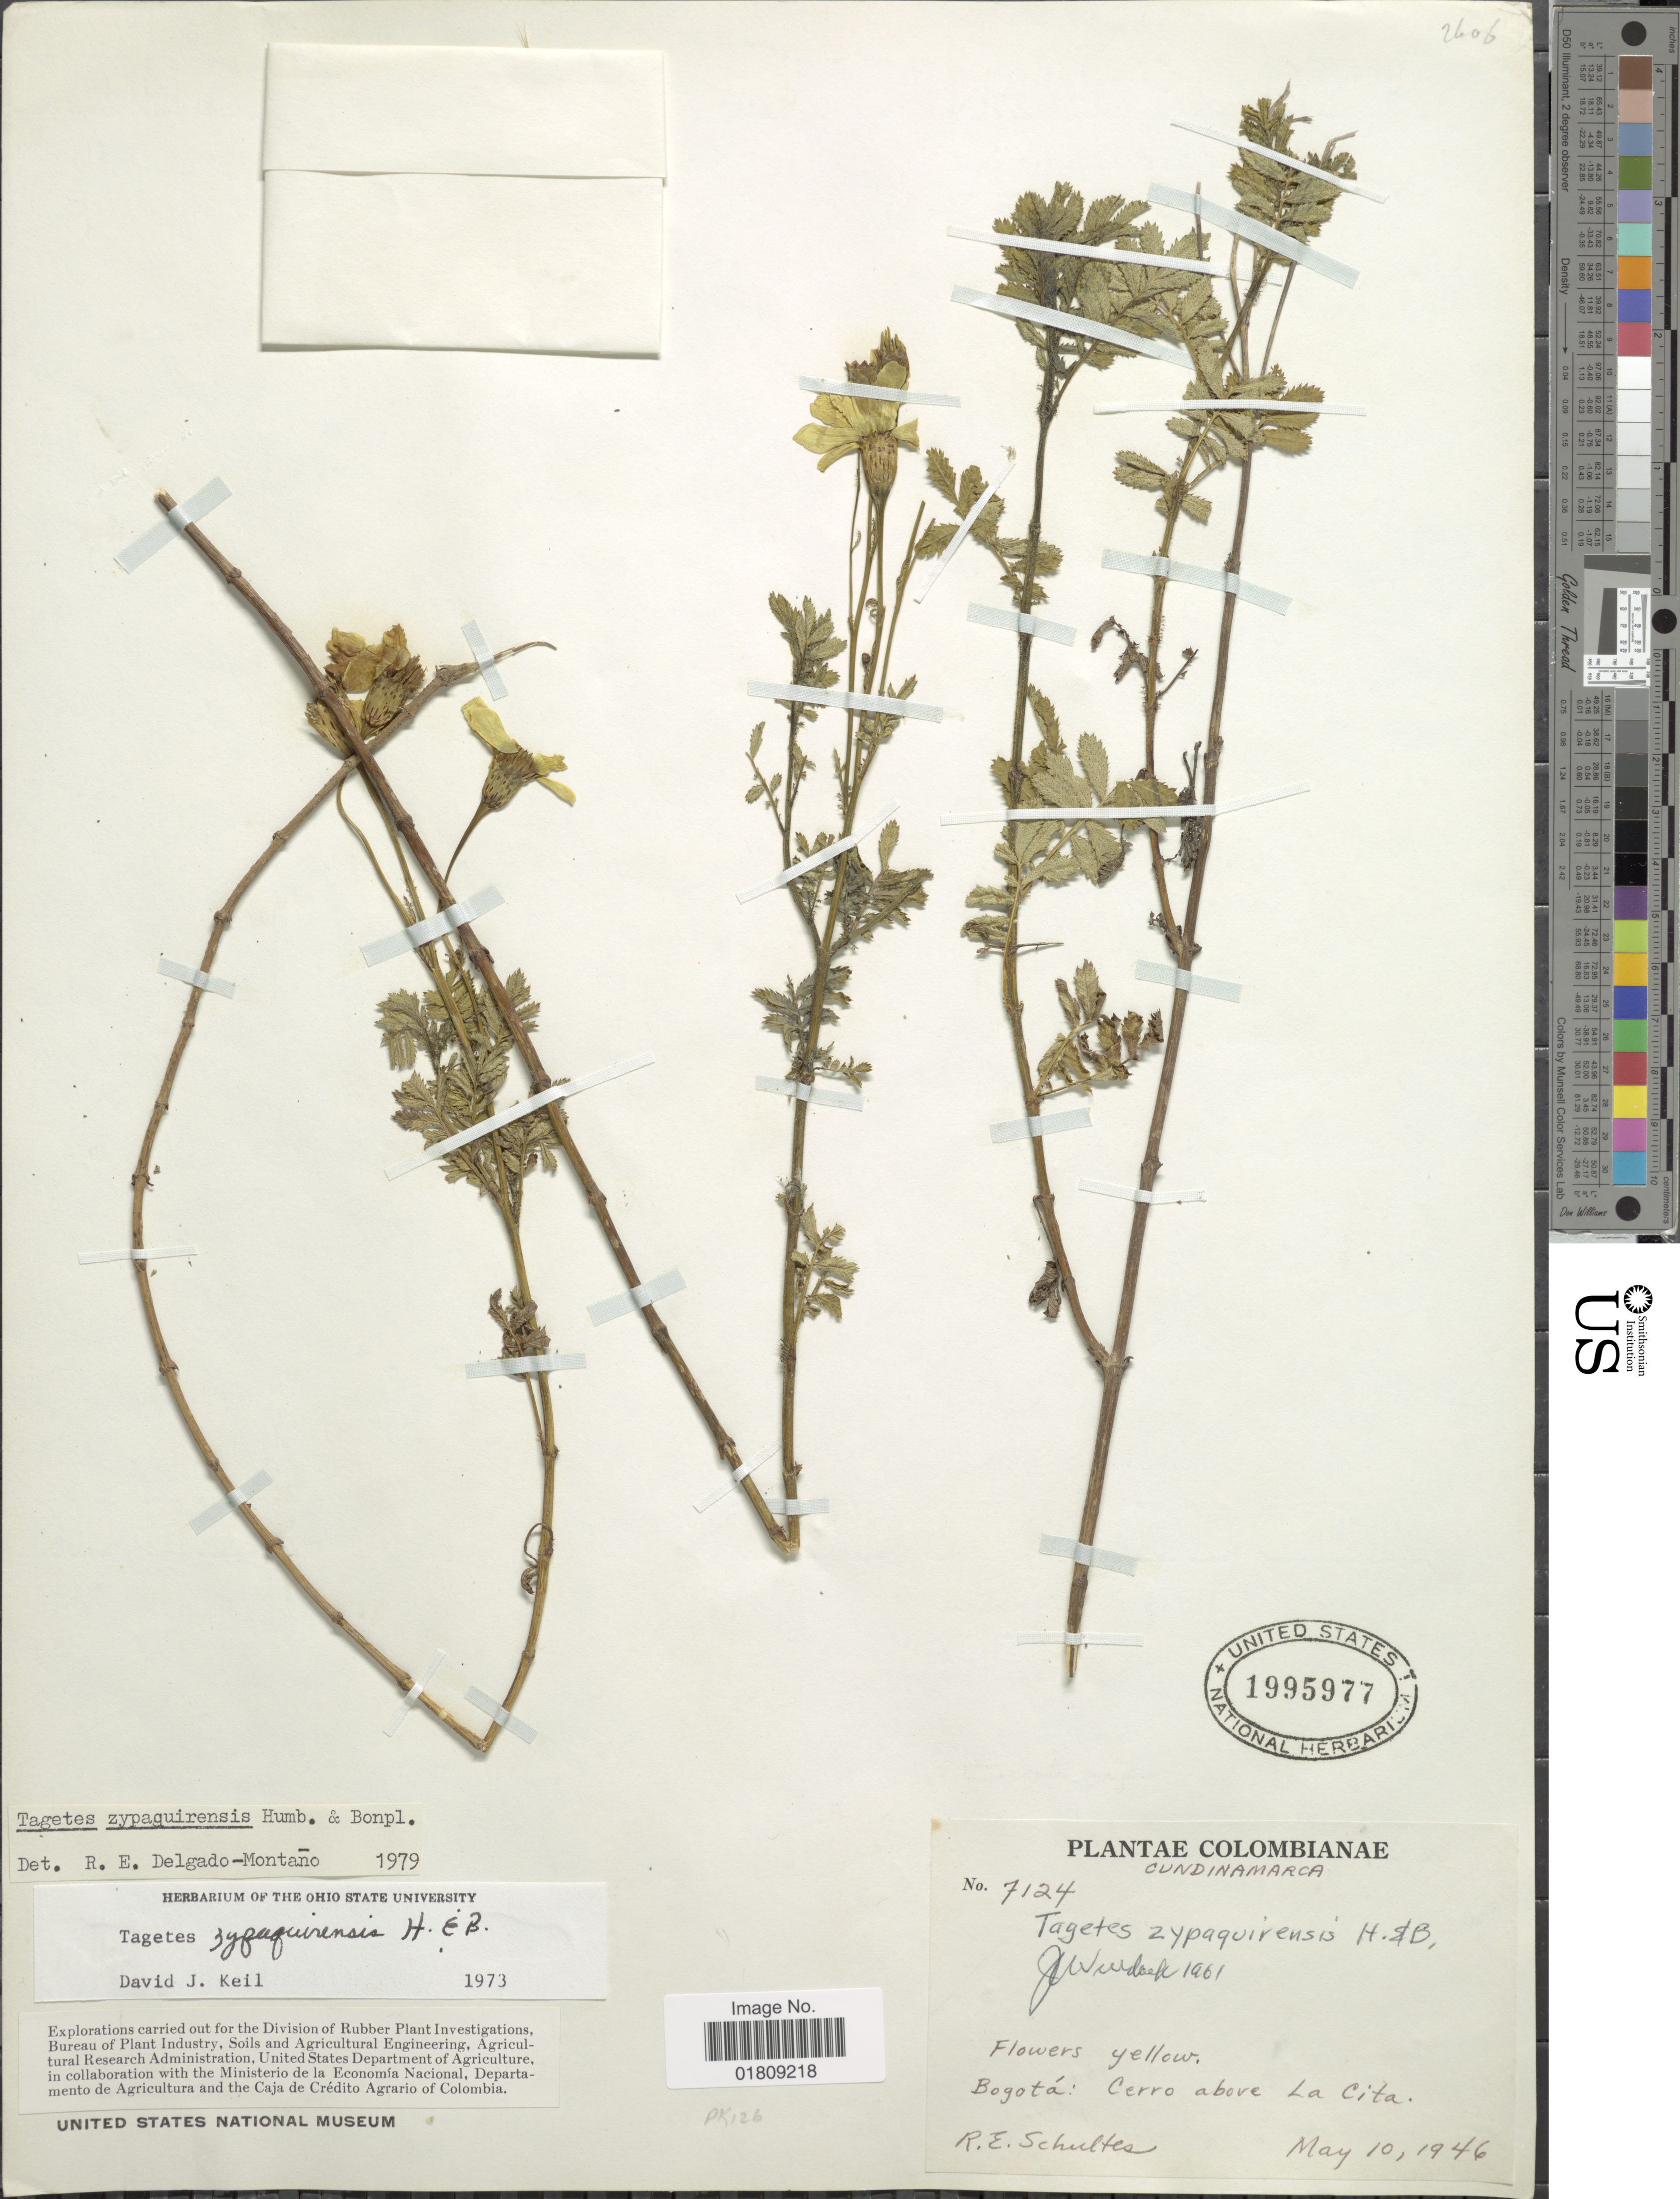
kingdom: Plantae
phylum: Tracheophyta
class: Magnoliopsida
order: Asterales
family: Asteraceae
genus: Tagetes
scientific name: Tagetes zypaquirensis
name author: Humb. & Bonpl.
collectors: R. E. Schultes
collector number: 7124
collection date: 1946-05-10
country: Colombia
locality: Cundinamarca, Bogota, Cerro above La Cita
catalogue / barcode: US 1995977